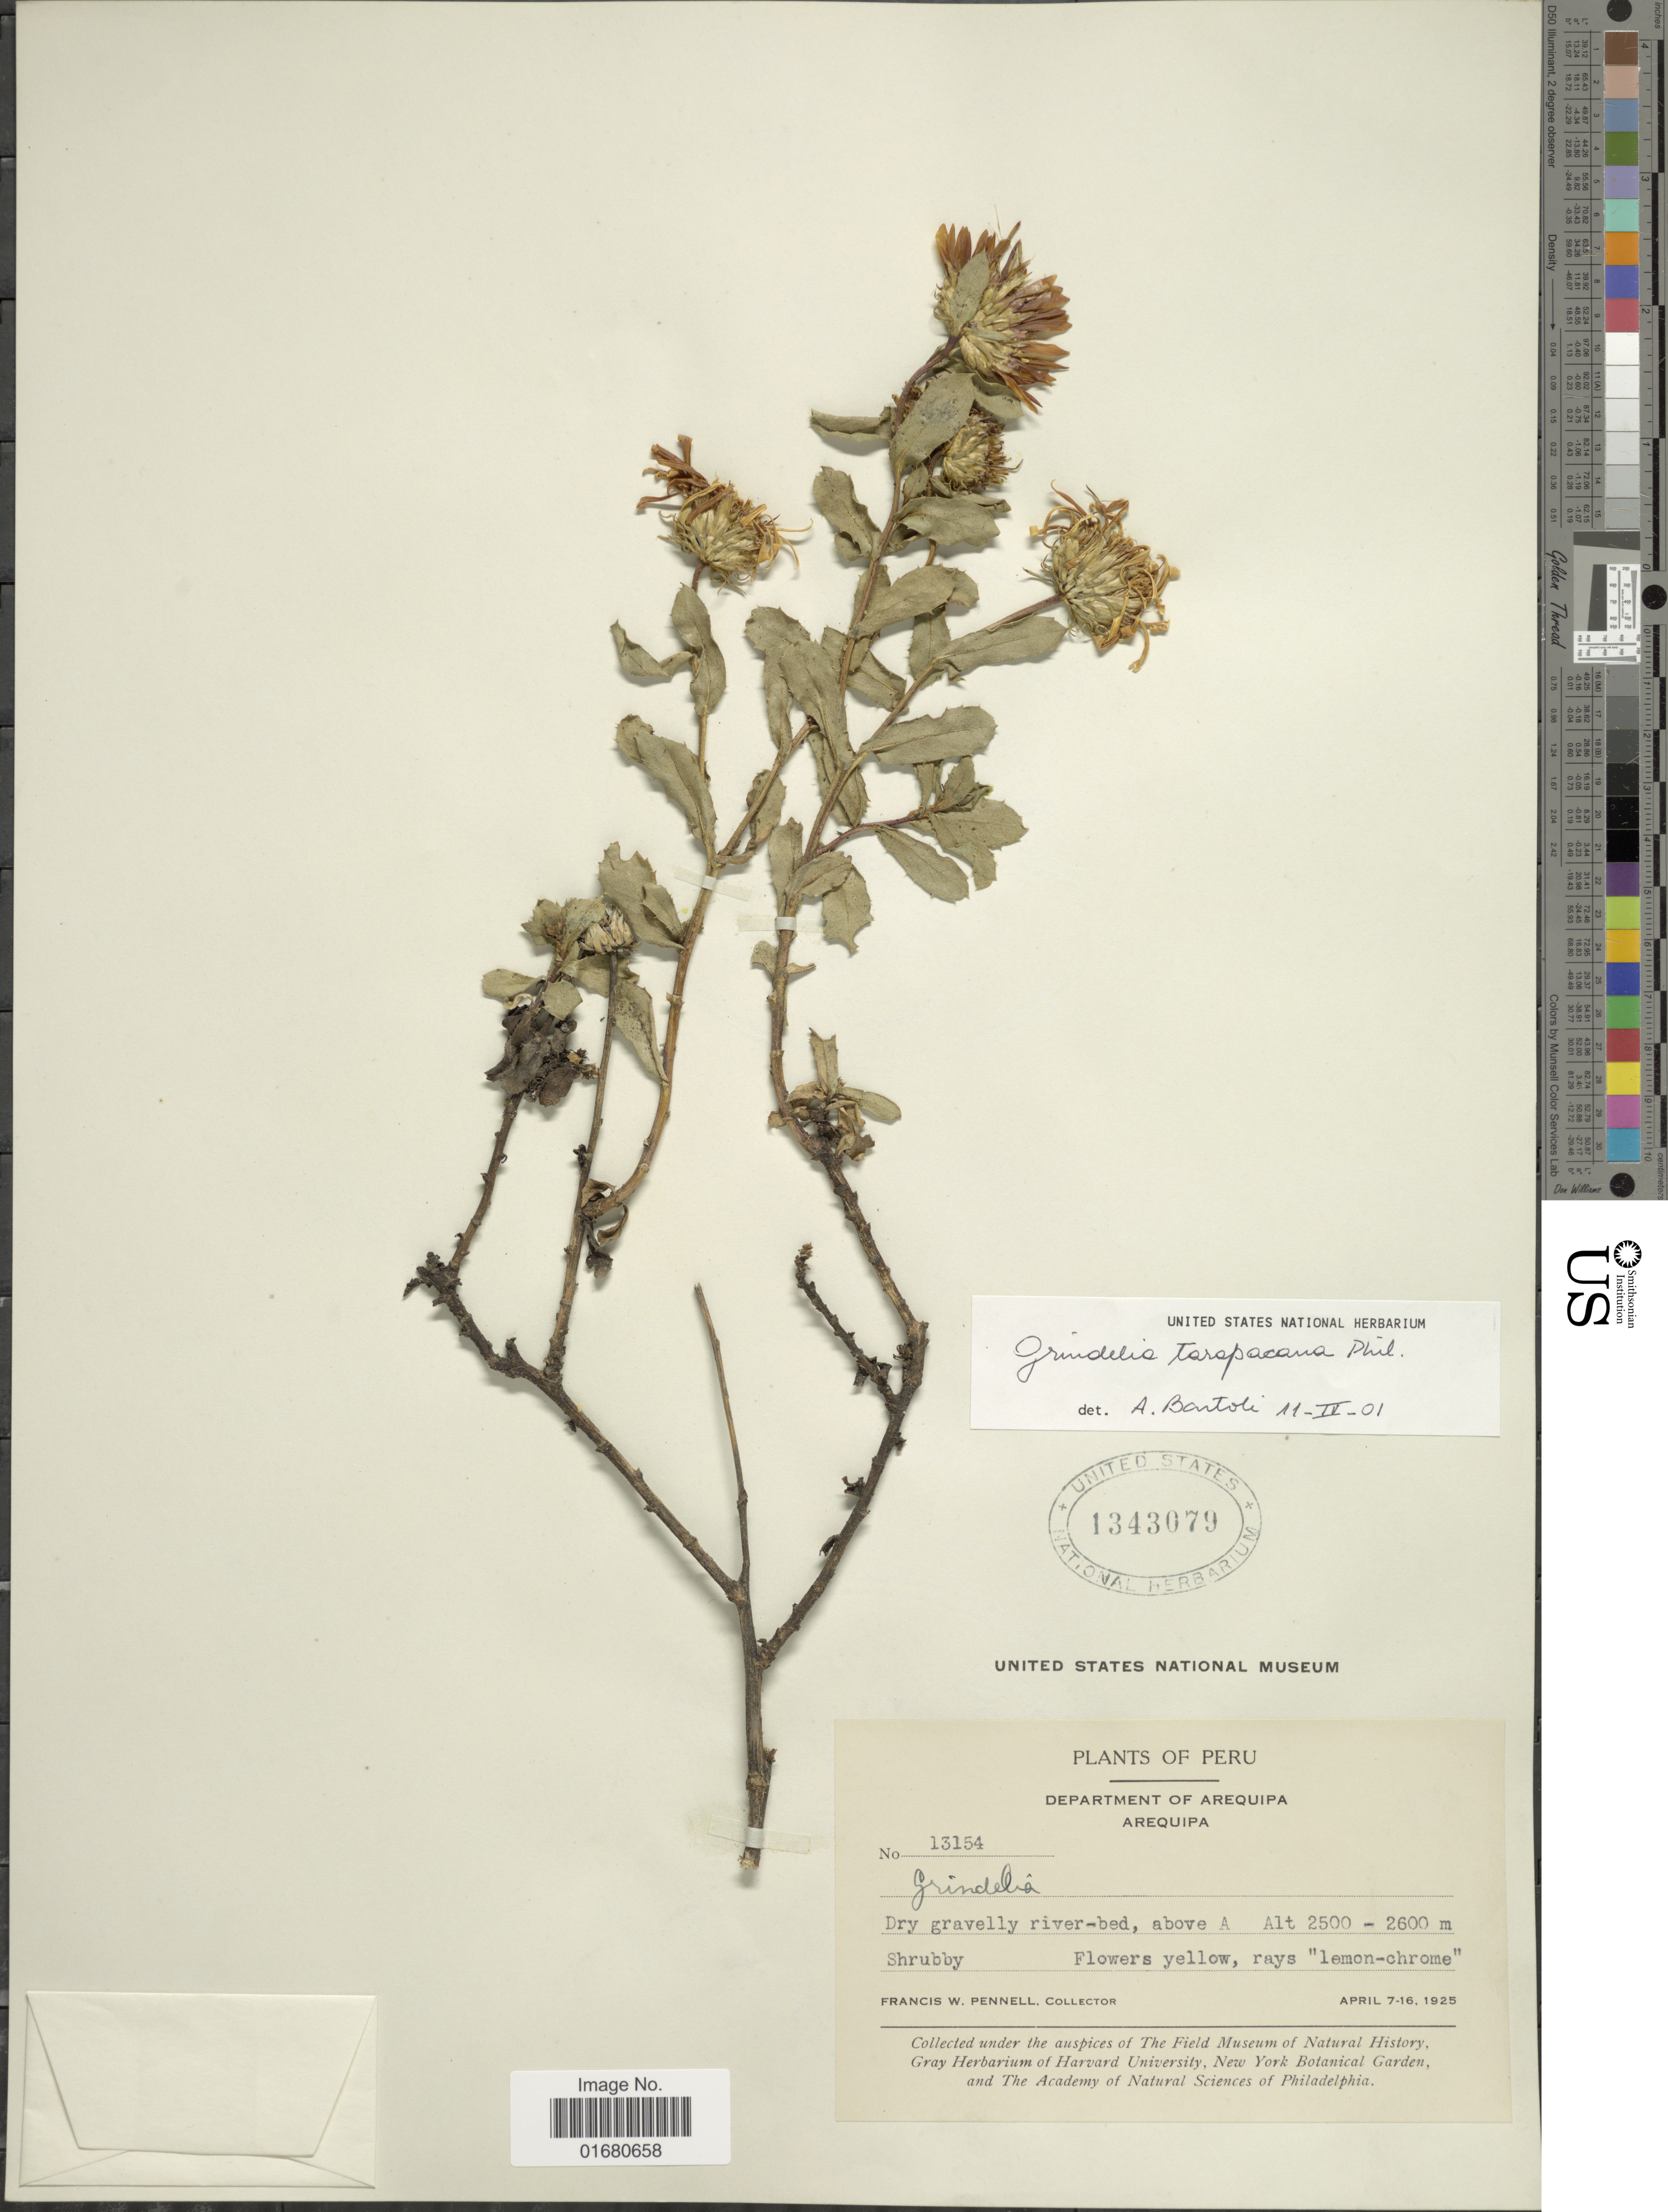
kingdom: Plantae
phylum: Tracheophyta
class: Magnoliopsida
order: Asterales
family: Asteraceae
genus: Grindelia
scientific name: Grindelia tarapacana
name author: Phil.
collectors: F. W. Pennell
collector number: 13154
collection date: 1925-04-07/1925-04-16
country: Peru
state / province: Arequipa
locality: Department of Arequipa, Dry gravelly river-bed, above A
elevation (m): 2500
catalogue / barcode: US 1343079